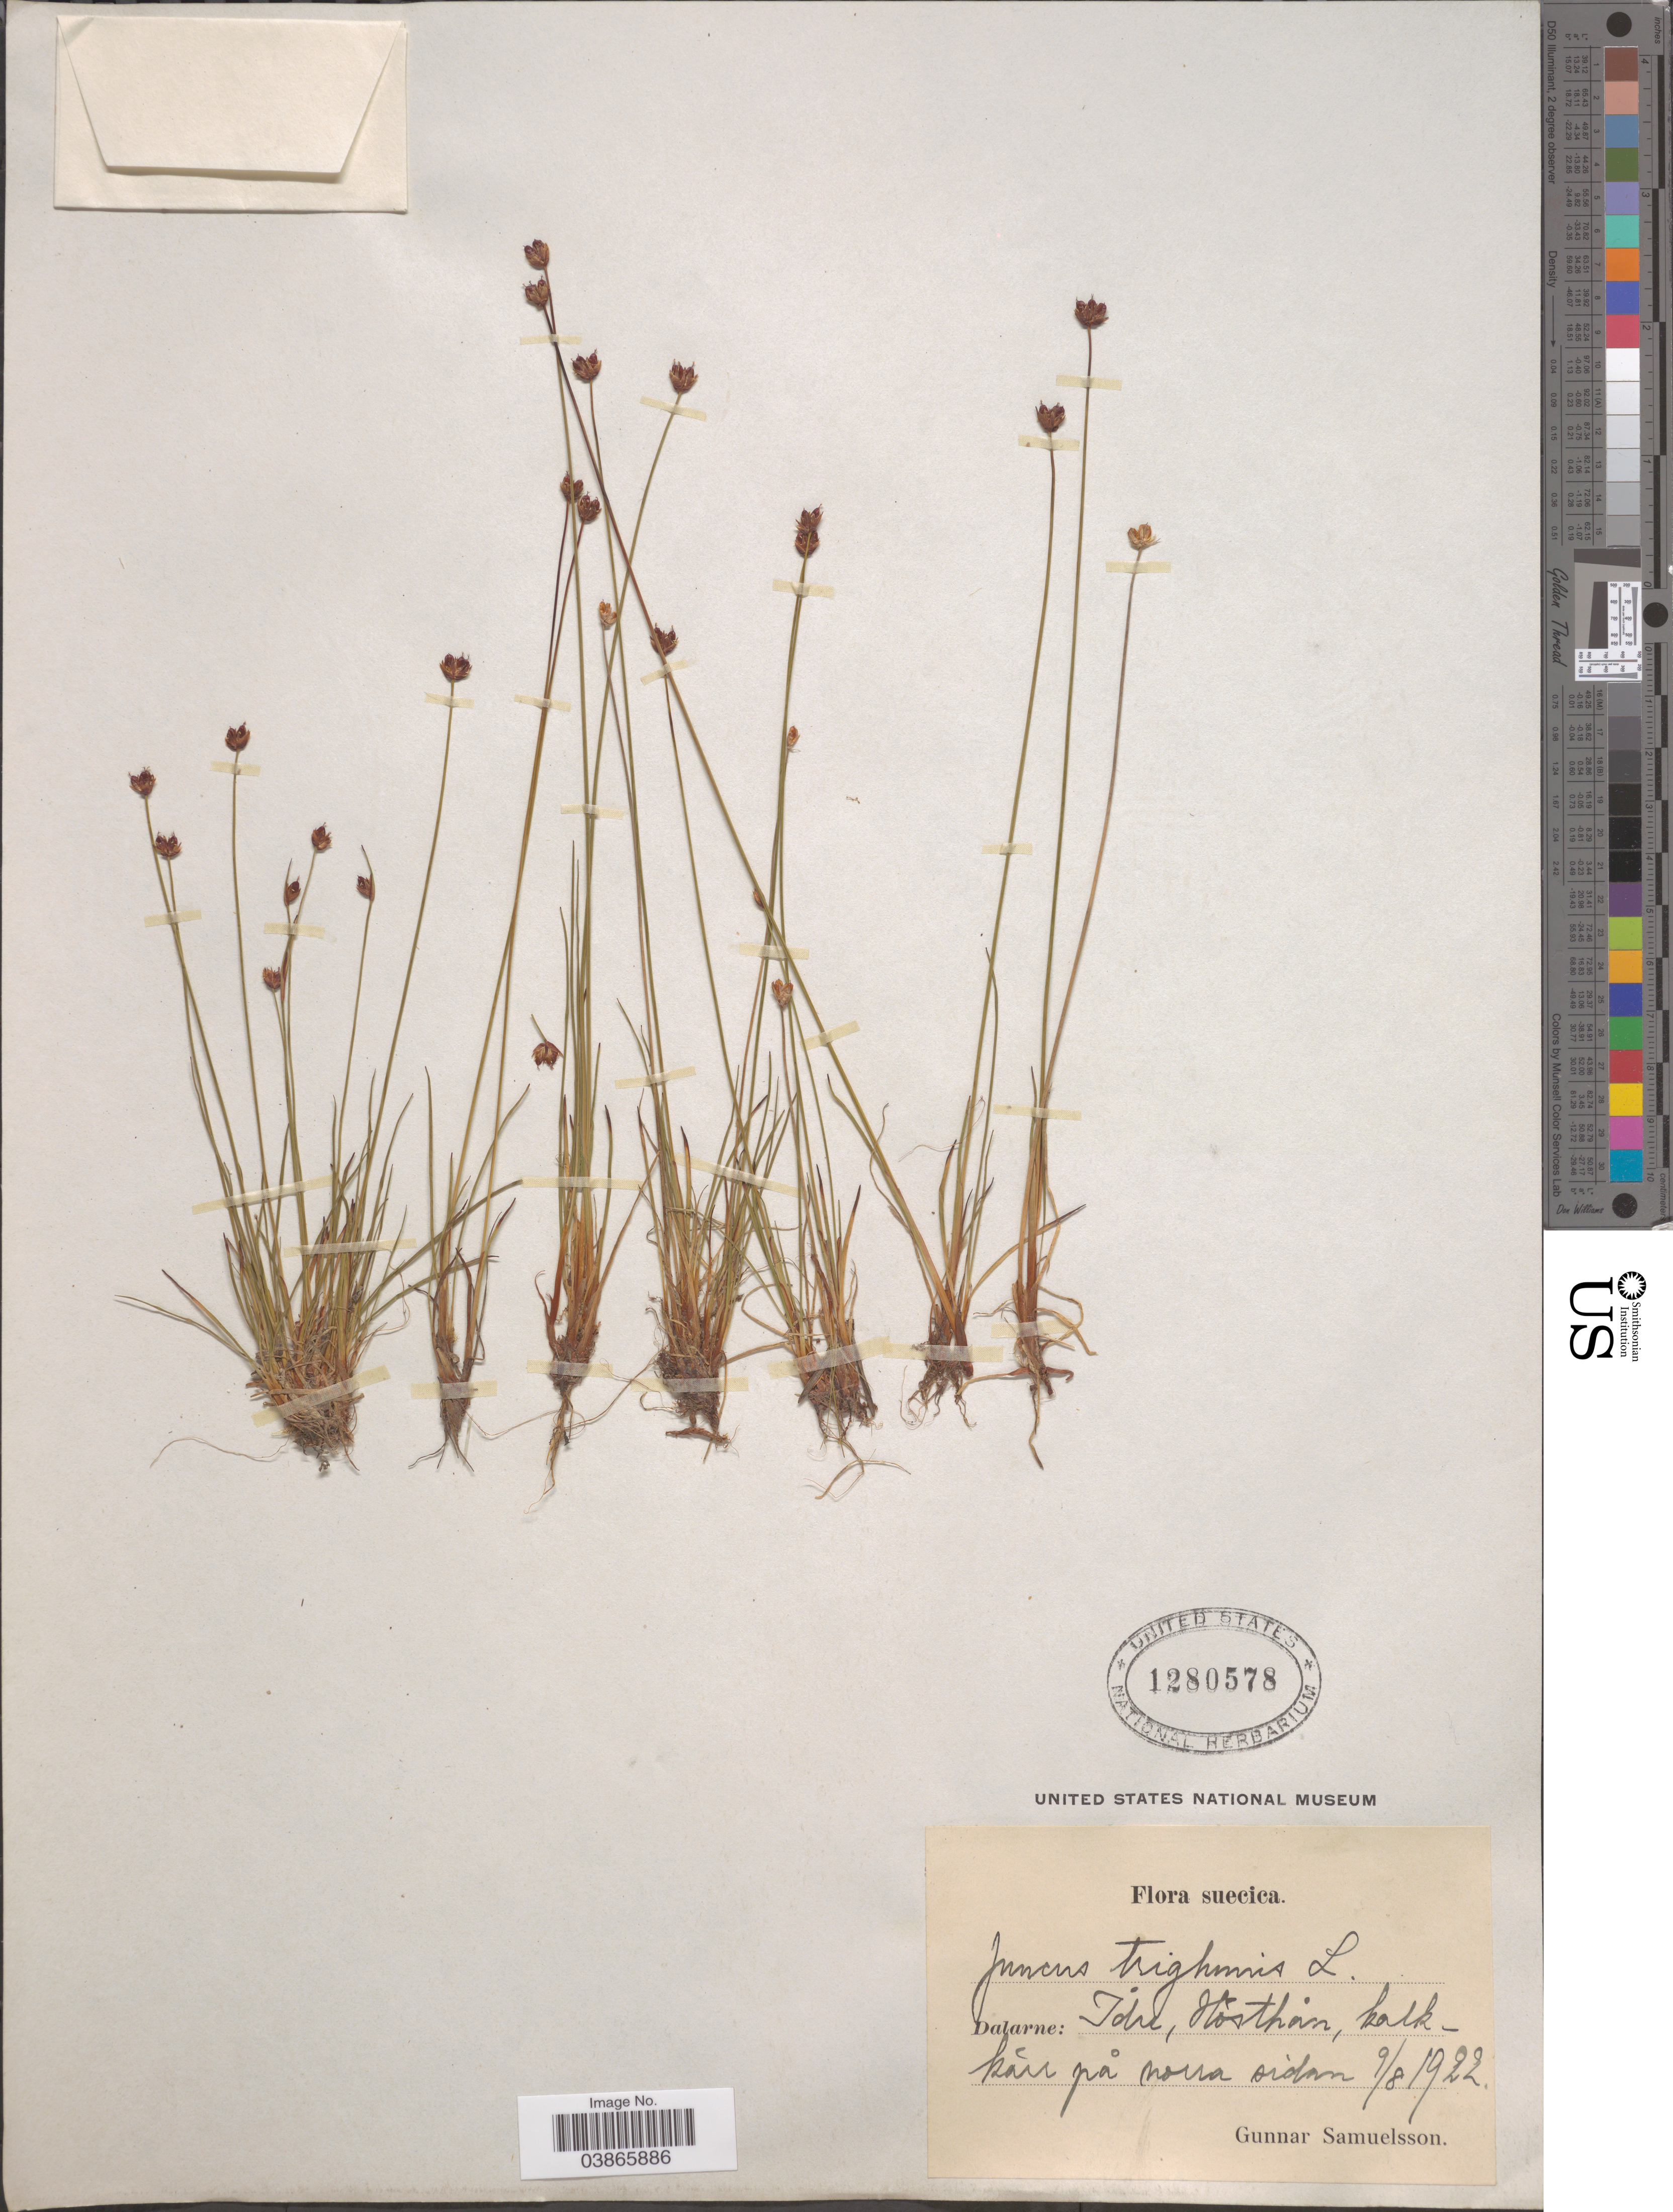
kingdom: Plantae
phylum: Tracheophyta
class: Liliopsida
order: Poales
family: Juncaceae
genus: Juncus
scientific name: Juncus triglumis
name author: L.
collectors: G. Samuelsson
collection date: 1922-08-09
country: Sweden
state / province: Dalarna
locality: Suecica. Dalarne: Idre, Hostån, kalkkărr på norra sidam.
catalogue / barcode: US 1280578